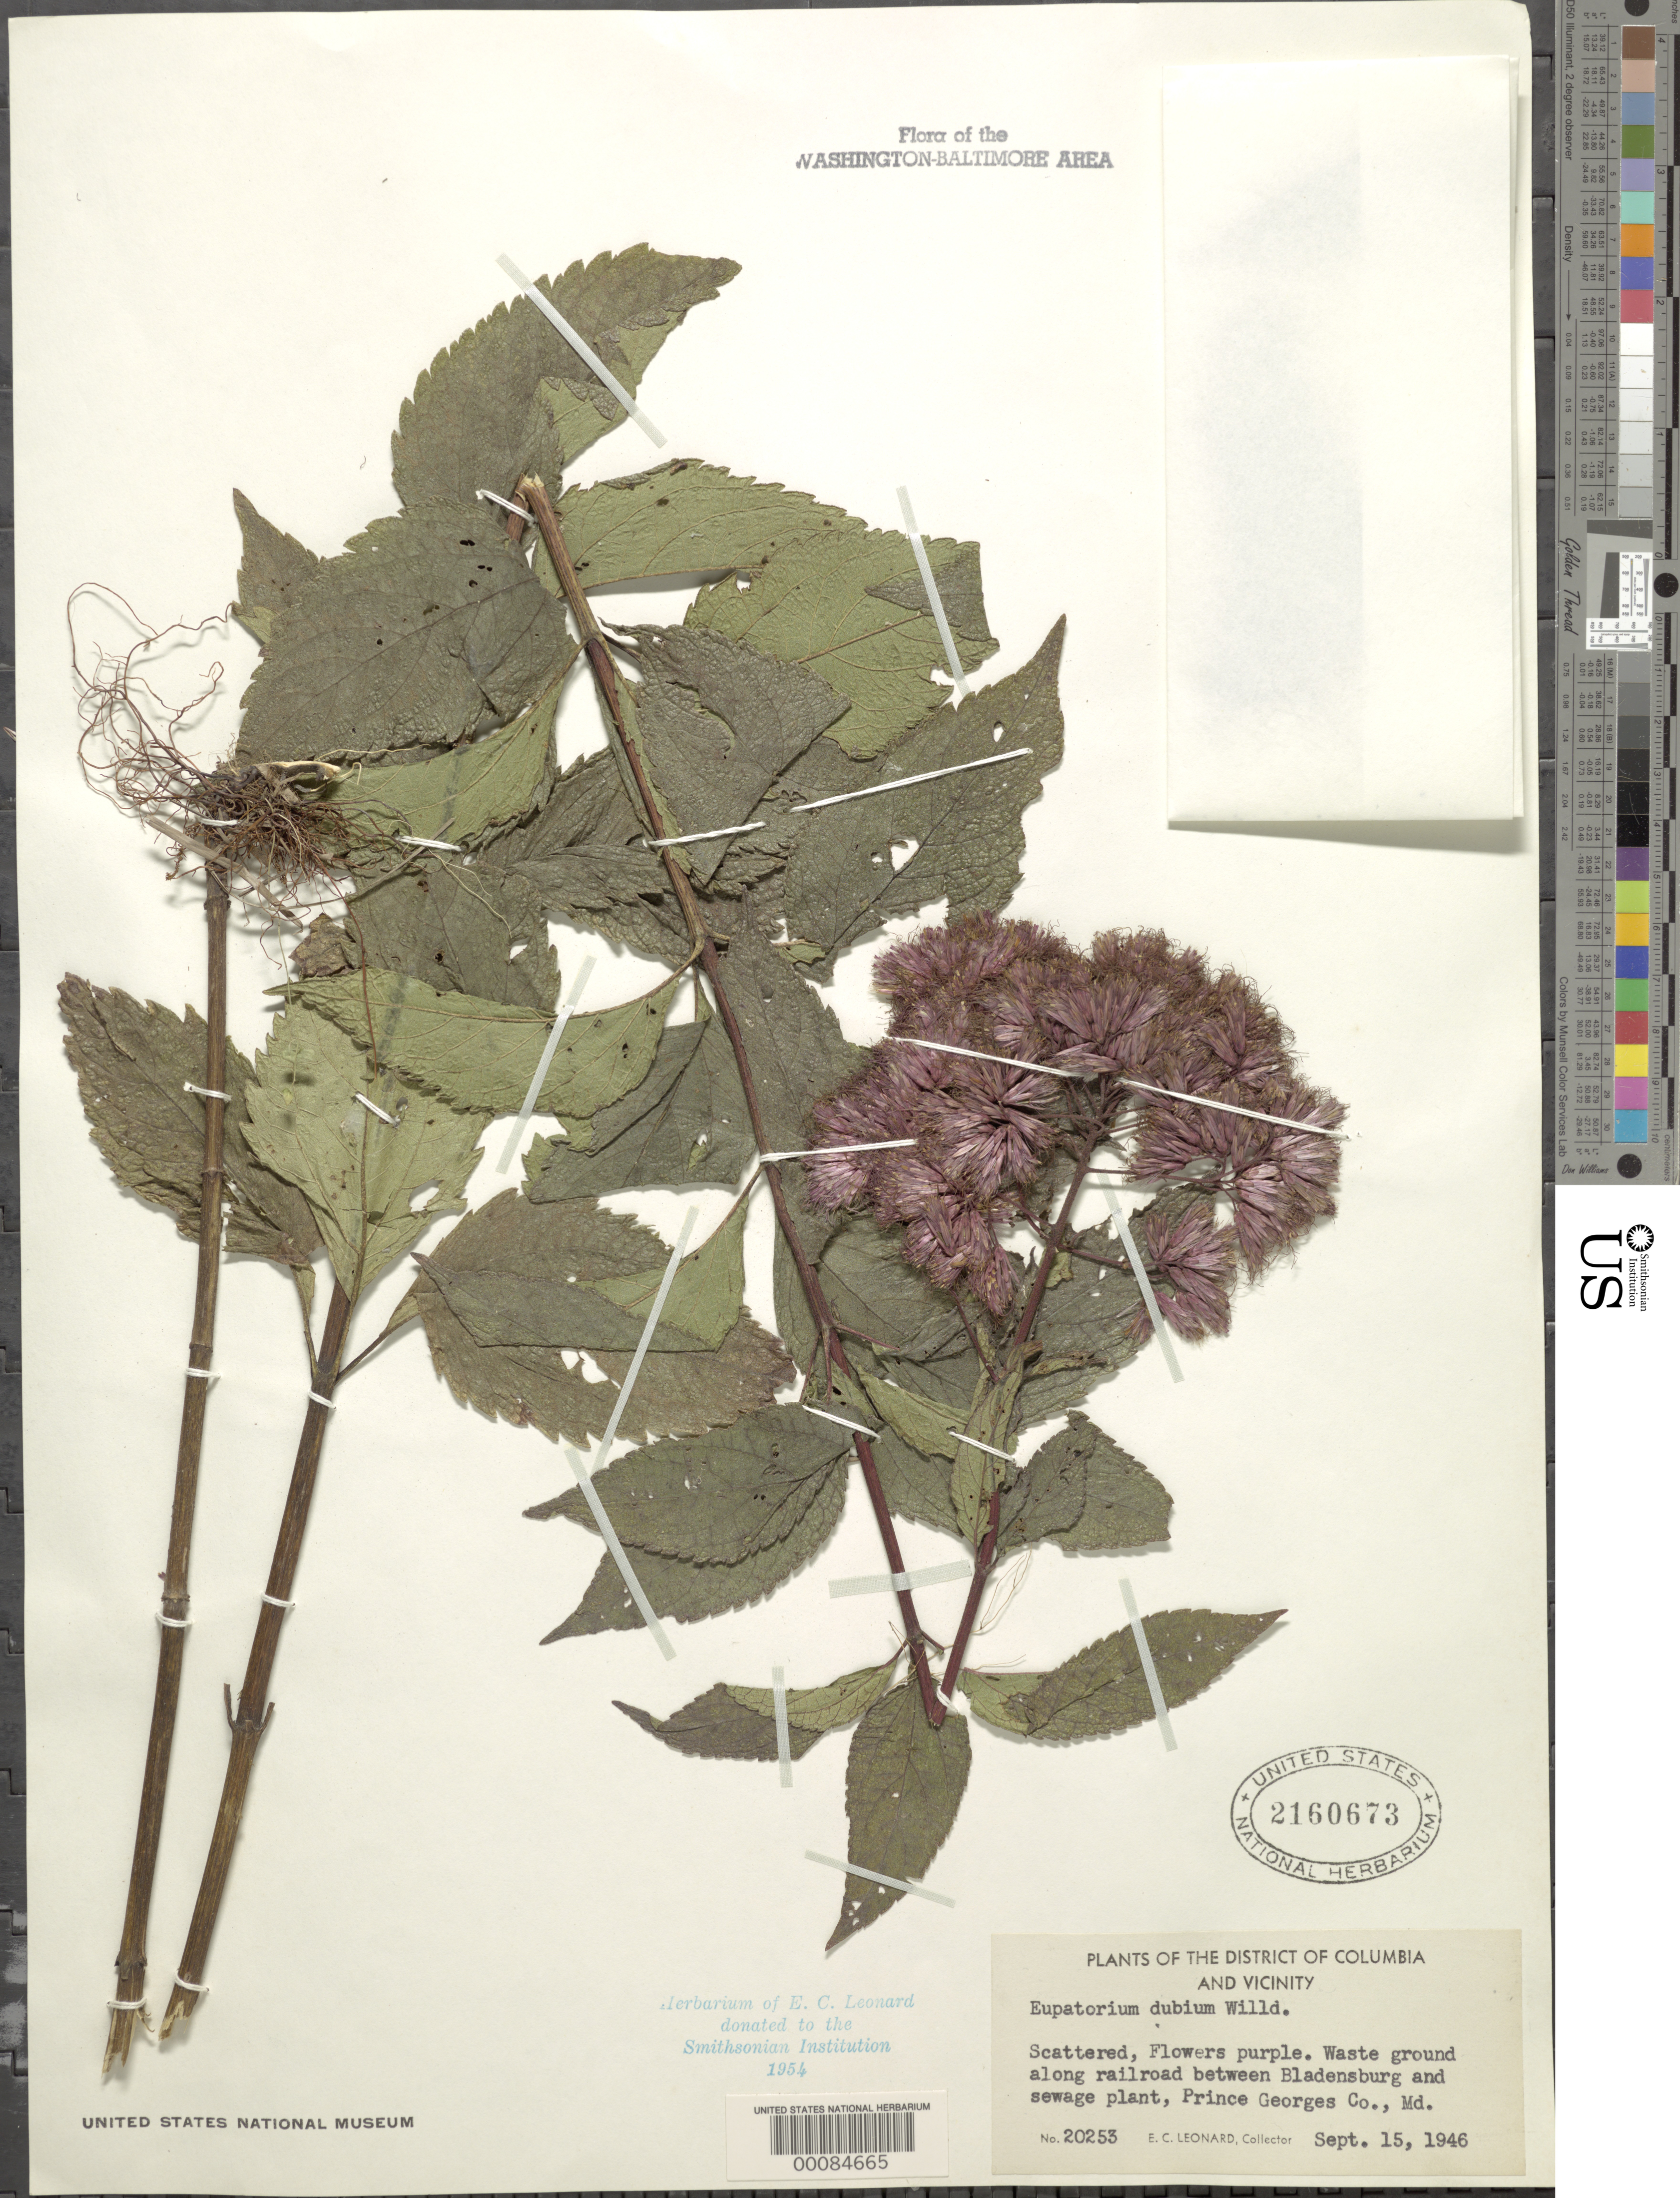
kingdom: Plantae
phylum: Tracheophyta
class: Magnoliopsida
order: Asterales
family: Asteraceae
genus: Eupatorium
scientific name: Eupatorium dubium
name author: Willd. ex Poir.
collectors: E. C. Leonard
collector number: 20253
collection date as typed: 15 Sep 1946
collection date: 1946-09-15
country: United States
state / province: Maryland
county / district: Prince George's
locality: between Bladensburg and Sewage Plant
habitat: Waste ground, railroad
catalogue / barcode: US 2160673